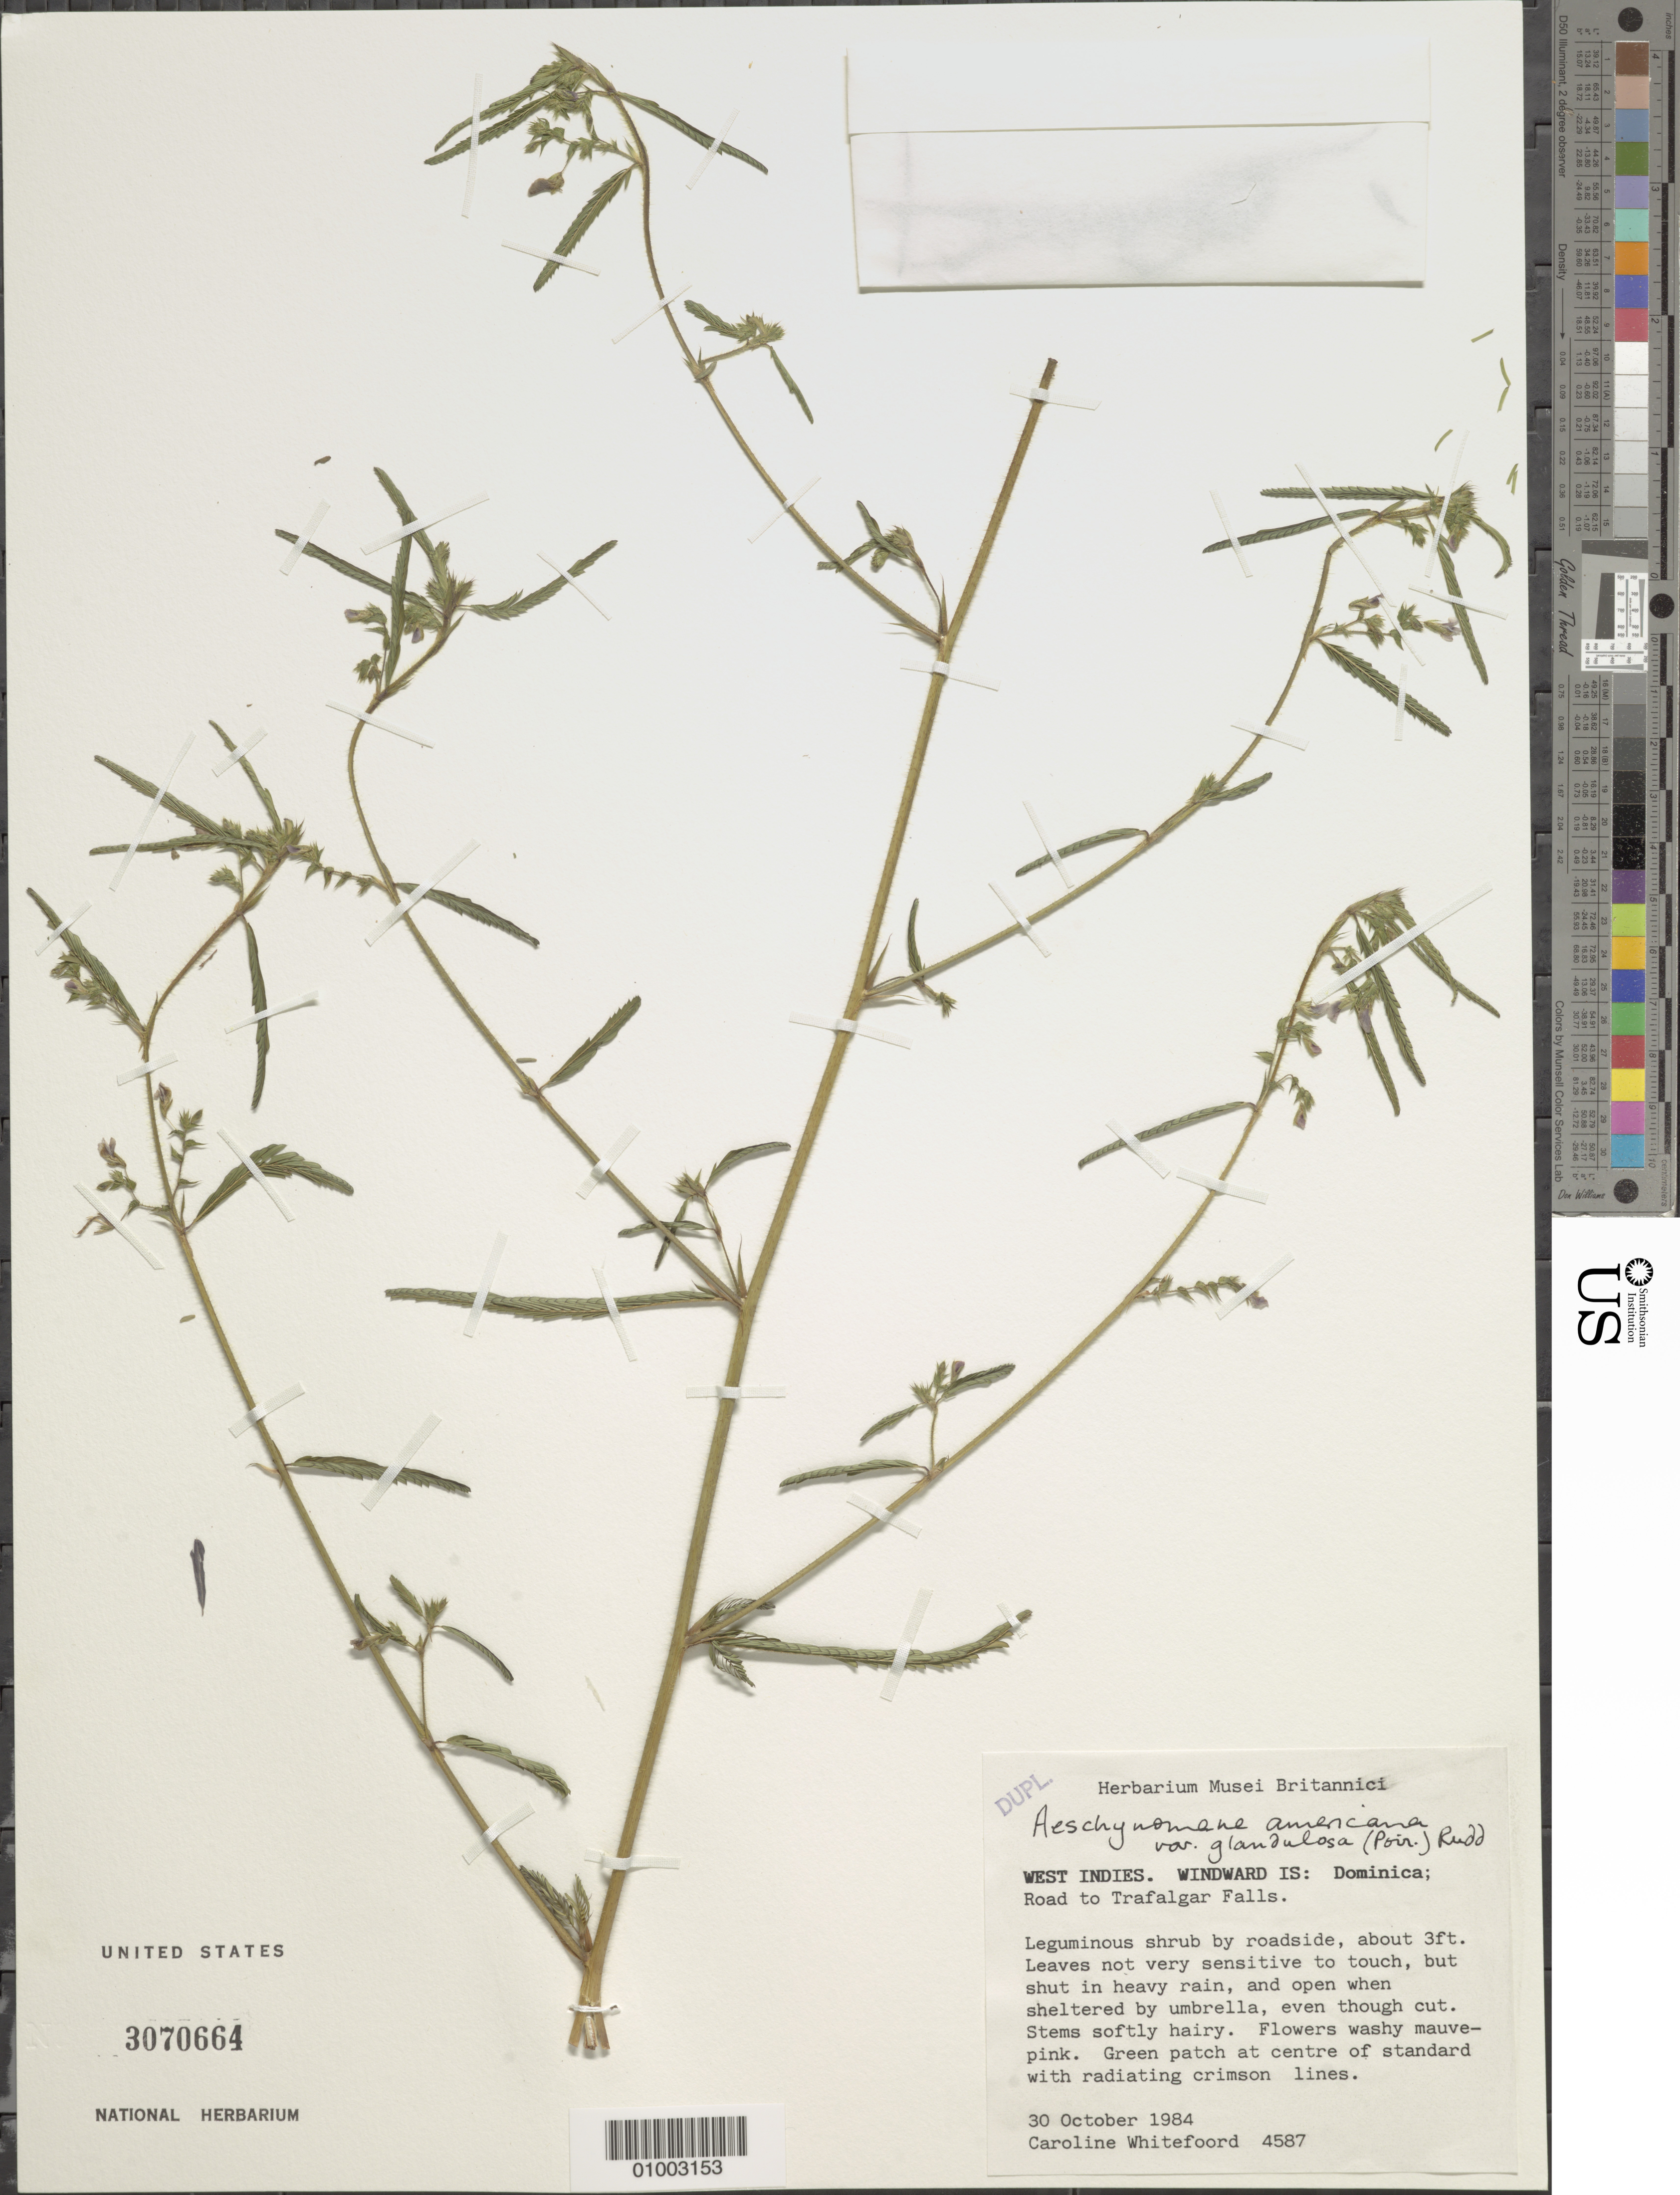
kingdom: Plantae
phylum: Tracheophyta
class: Magnoliopsida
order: Fabales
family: Fabaceae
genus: Aeschynomene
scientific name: Aeschynomene americana var. glandulosa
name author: (Poir.) Rudd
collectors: C. Whitefoord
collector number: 4587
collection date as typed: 30 Oct 1984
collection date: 1984-10-30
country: Dominica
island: Dominica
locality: Road to Trafalgar Falls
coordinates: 0 N, 0 E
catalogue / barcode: US 3070664